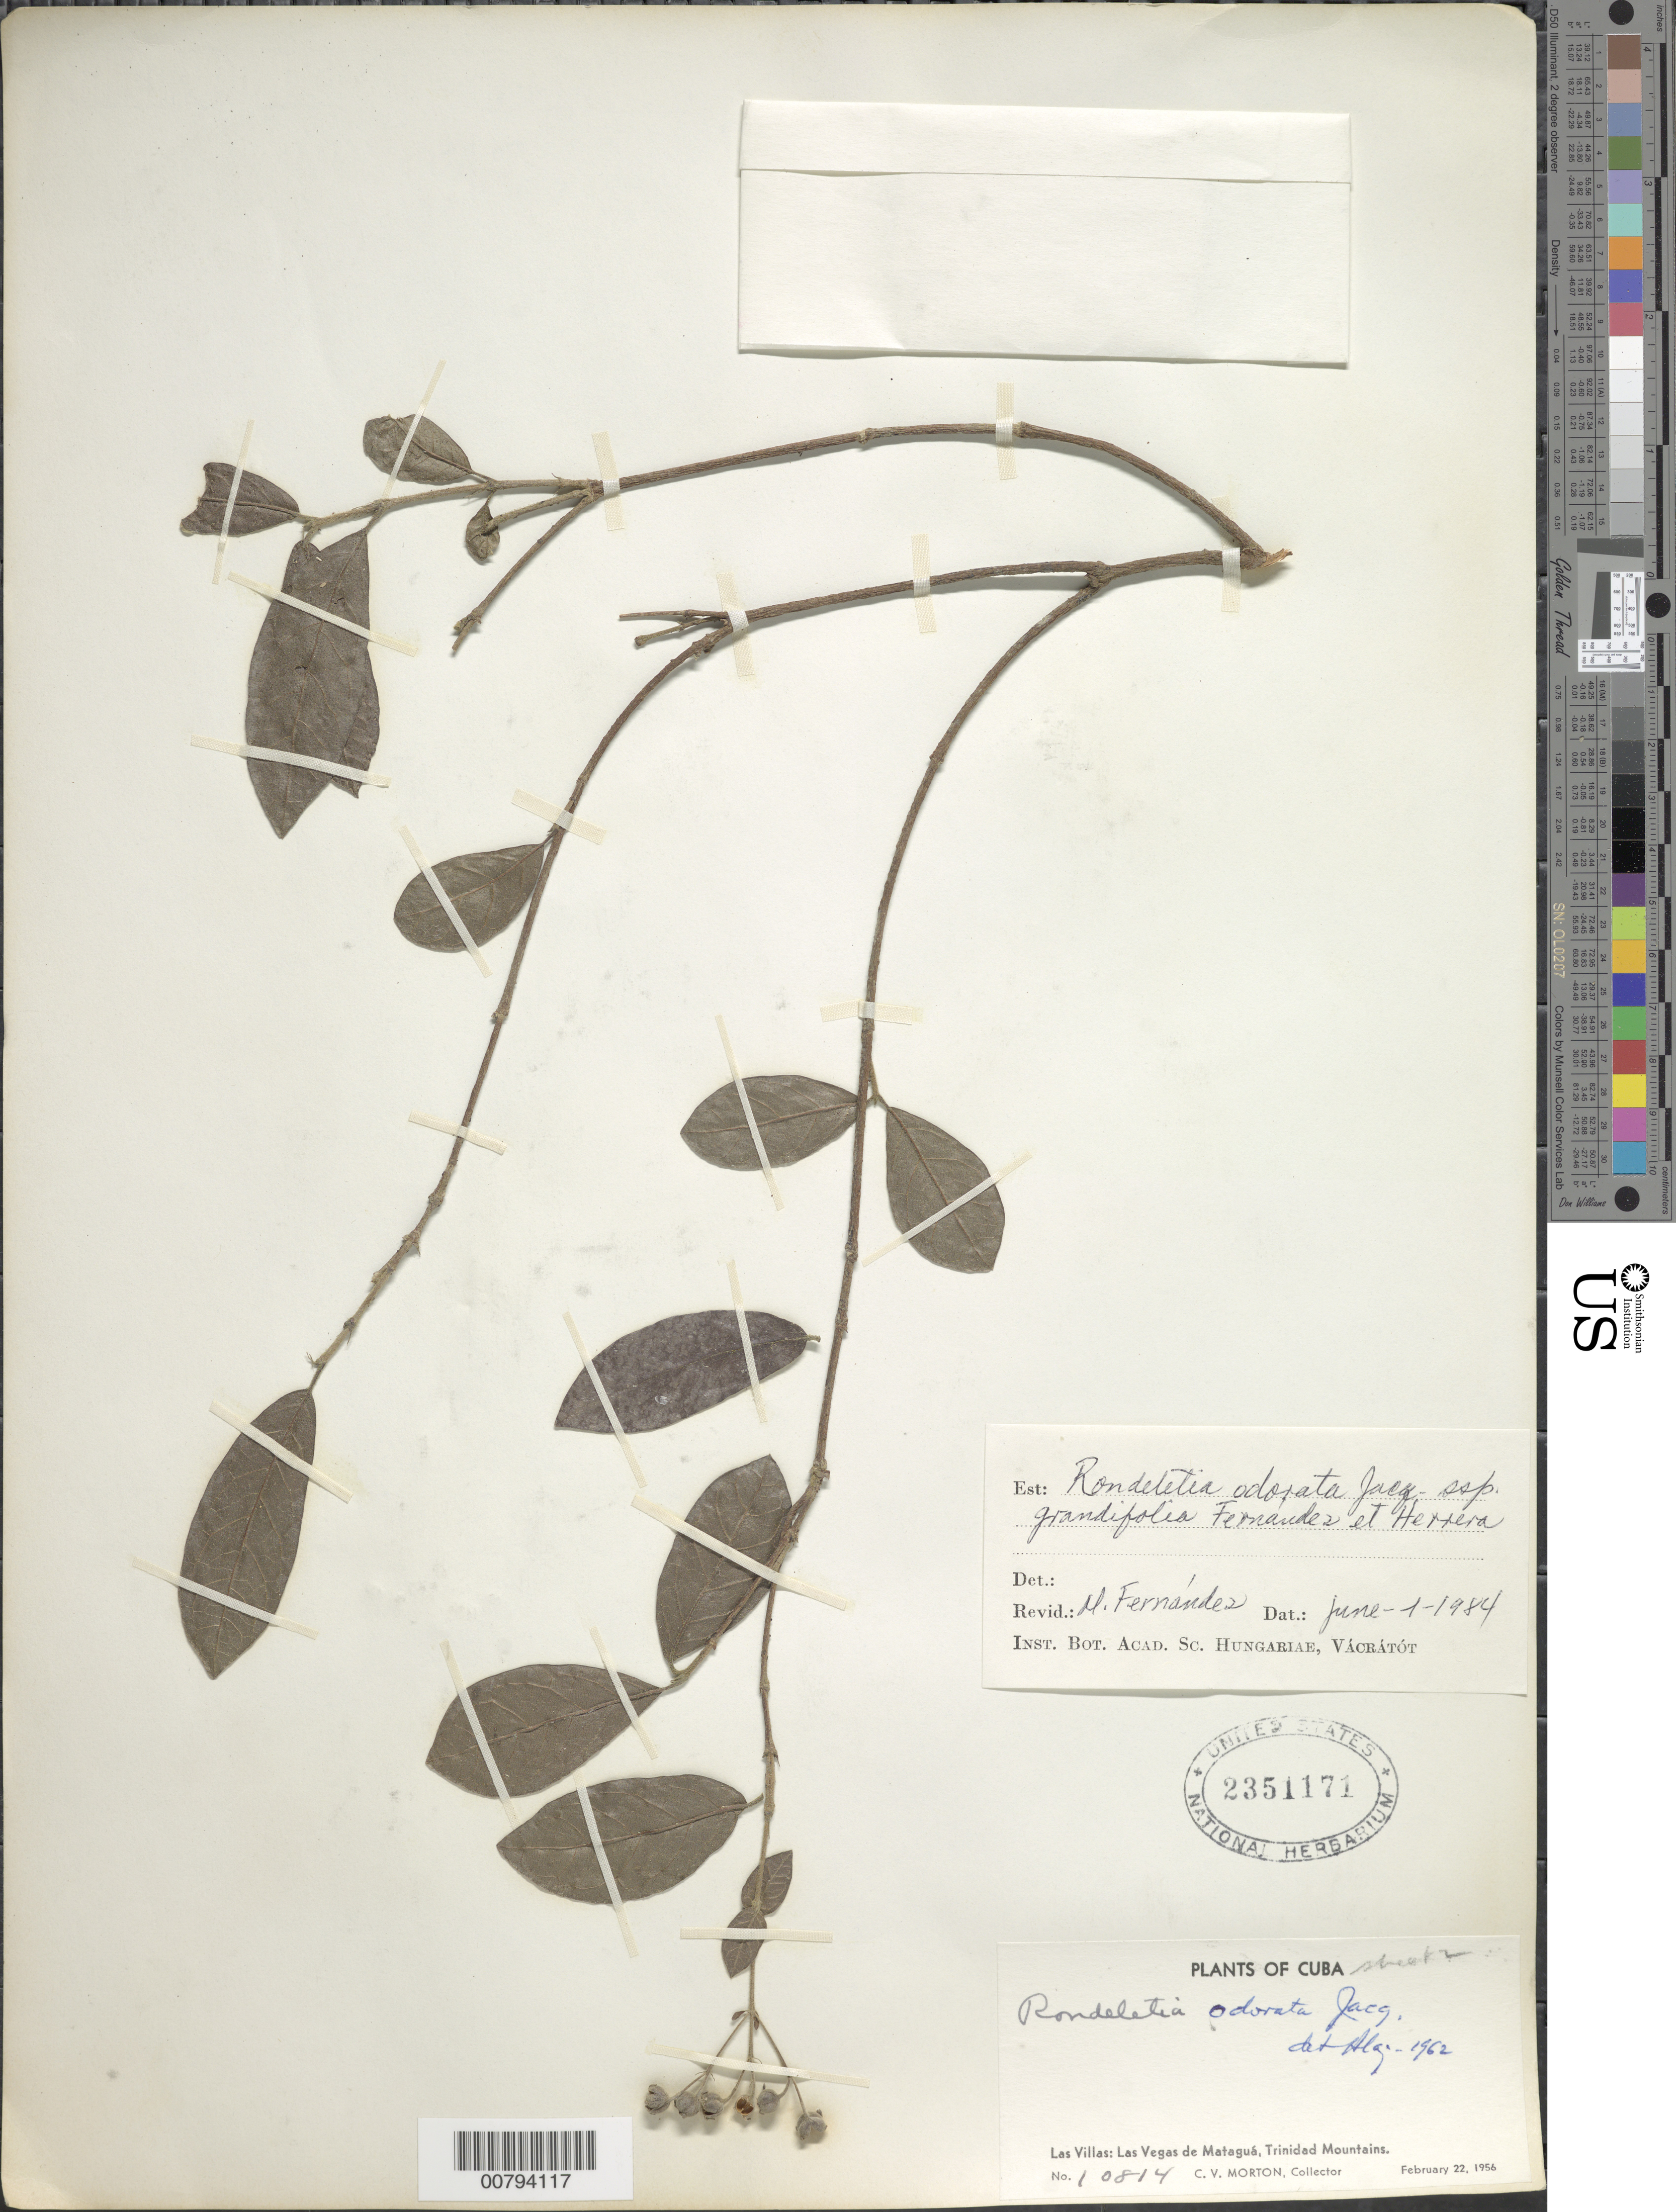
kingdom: Plantae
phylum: Tracheophyta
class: Magnoliopsida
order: Gentianales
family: Rubiaceae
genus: Rondeletia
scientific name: Rondeletia odorata subsp. grandifolia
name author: Fernández & P. Herrera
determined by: Fernandez, M.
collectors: C. V. Morton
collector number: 10814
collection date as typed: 22 Feb 1056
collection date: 1956-02-22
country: Cuba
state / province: Las Villas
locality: Las Vegasde Matagua, Trinidad Mountains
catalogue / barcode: US 2351171